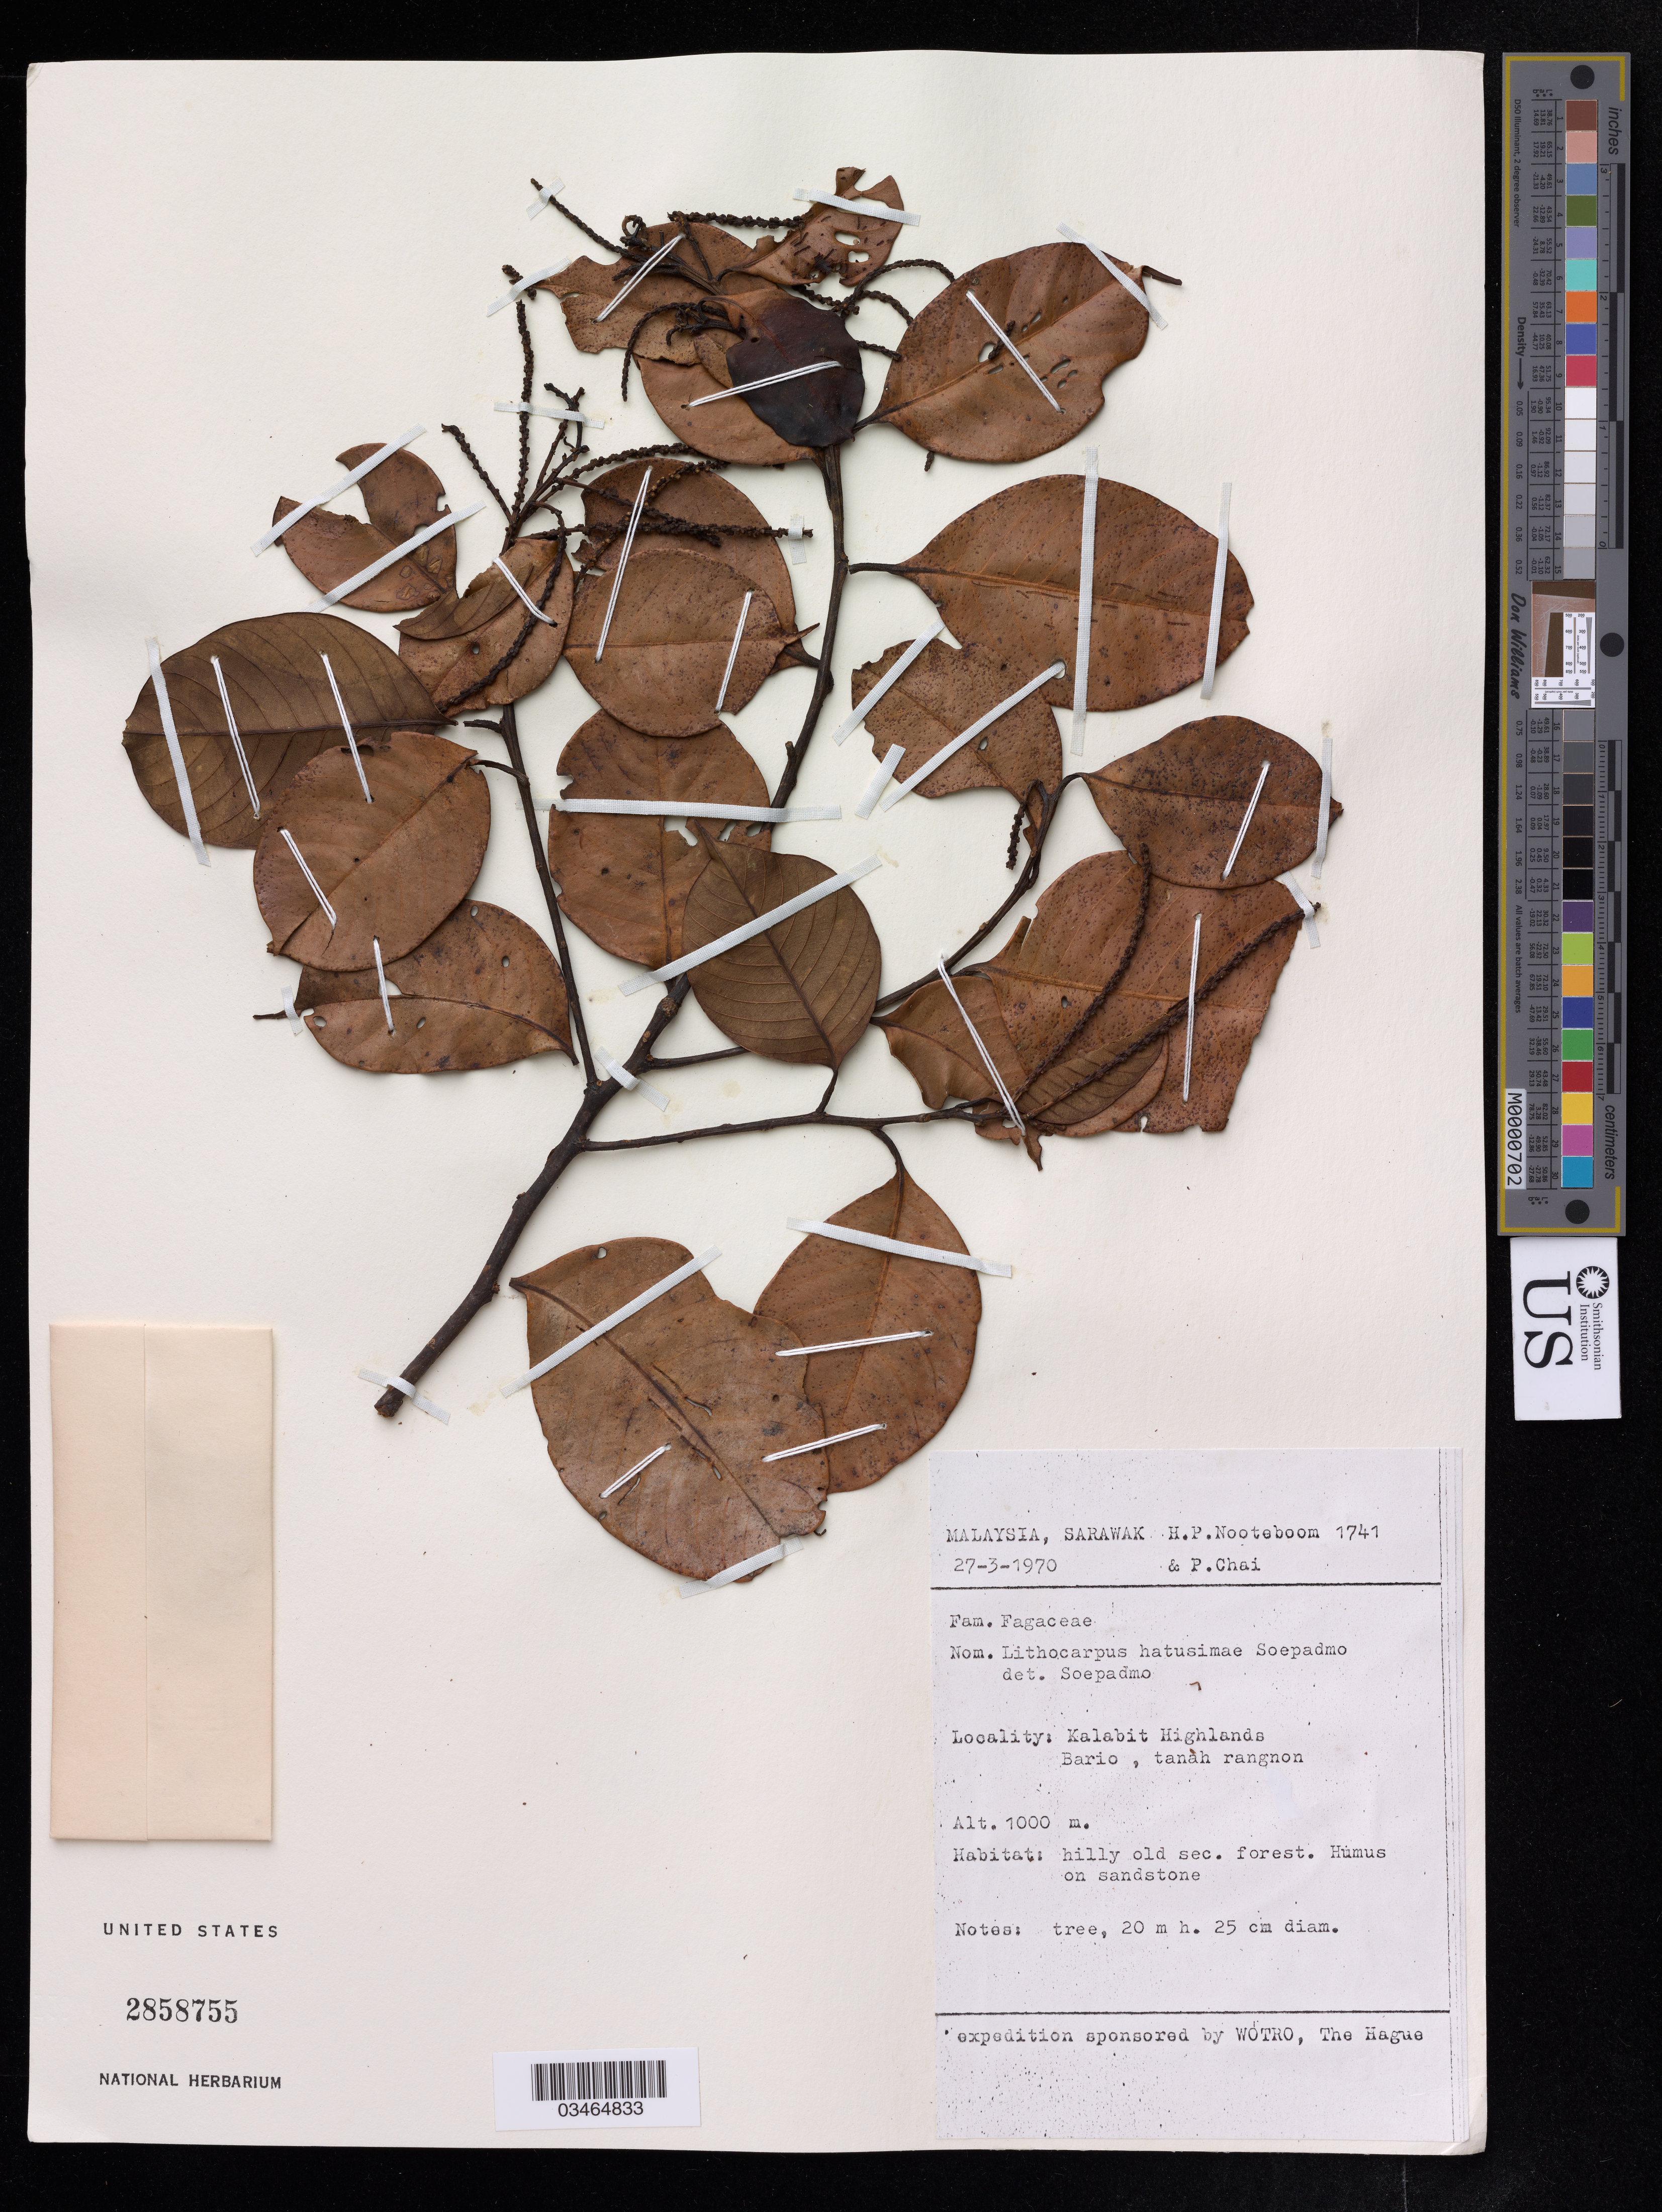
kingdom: Plantae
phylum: Tracheophyta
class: Magnoliopsida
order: Fagales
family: Fagaceae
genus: Lithocarpus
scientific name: Lithocarpus hatusimae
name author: Soepadmo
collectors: H. P. Nooteboom & P. Chai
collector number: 1741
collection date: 1970-03-27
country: Malaysia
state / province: Sarawak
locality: Kalabit Highlands, Bario, tanah rangnon.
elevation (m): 1000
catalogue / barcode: US 2858755